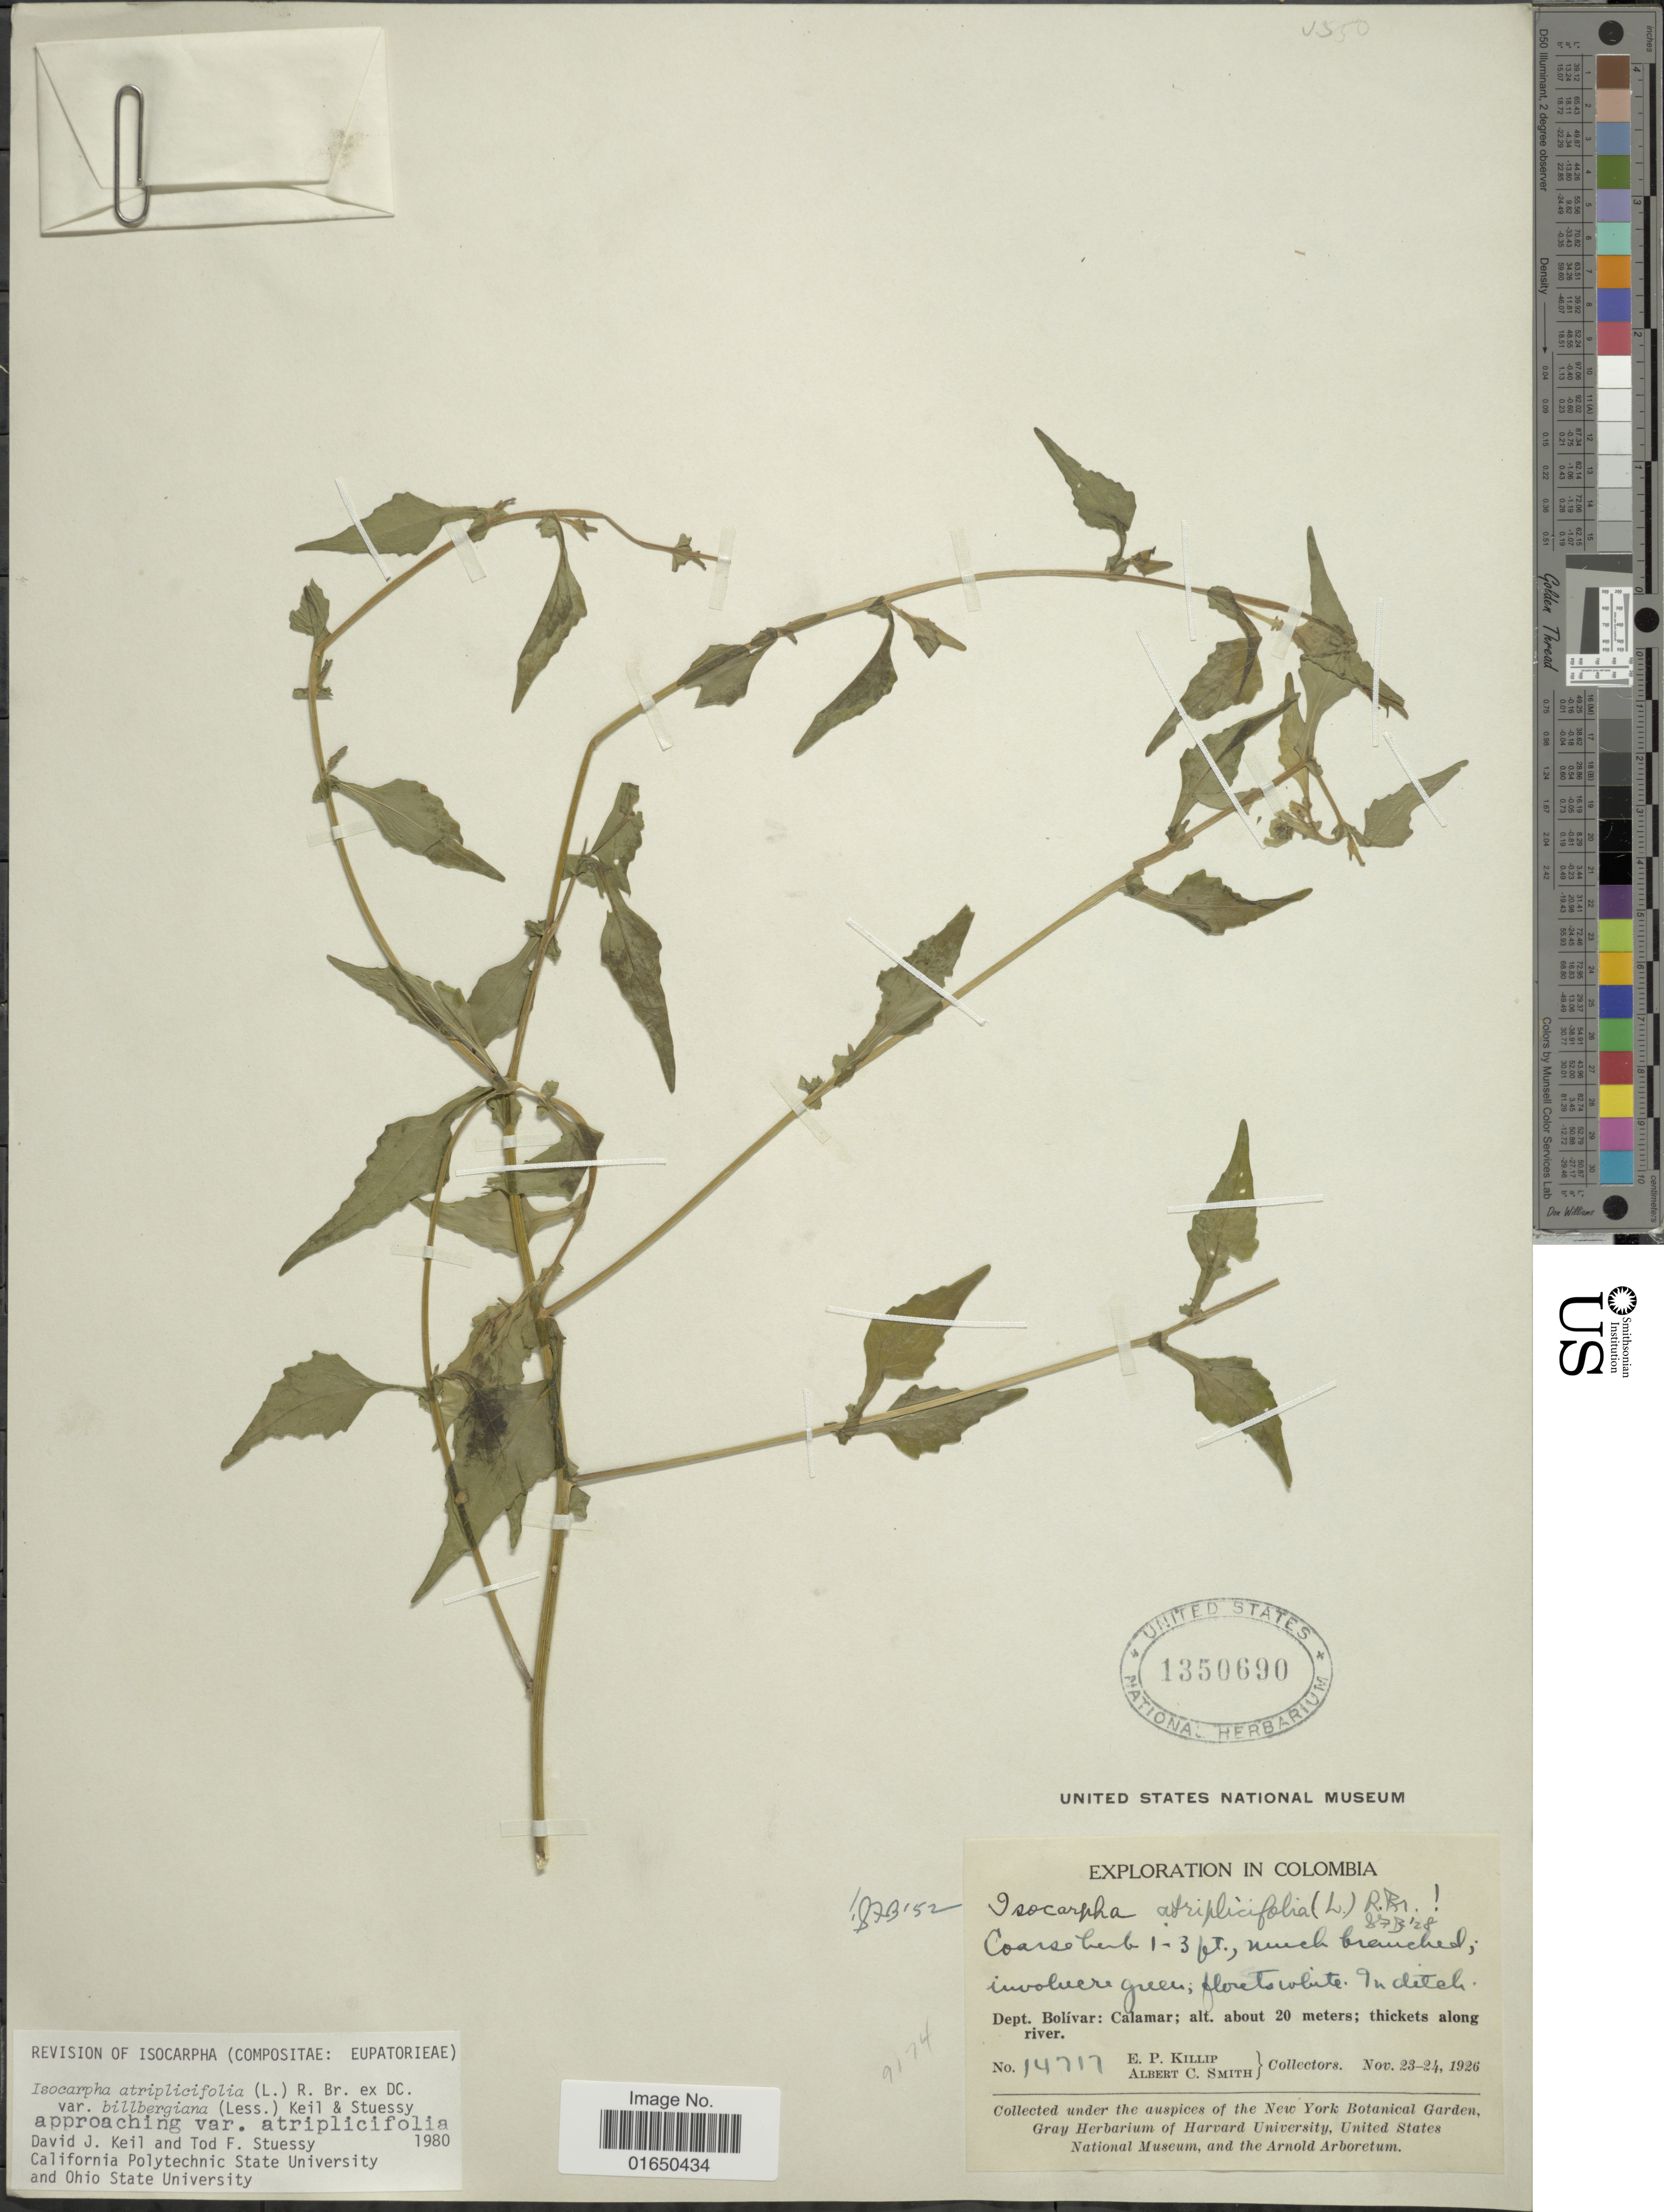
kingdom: Plantae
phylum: Tracheophyta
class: Magnoliopsida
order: Asterales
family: Asteraceae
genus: Isocarpha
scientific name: Isocarpha atriplicifolia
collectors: E. P. Killip & A. C. Smith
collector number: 14717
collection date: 1926-11-23/1926-11-24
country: Colombia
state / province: Bolívar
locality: Dept. Bolivar: Calamar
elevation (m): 20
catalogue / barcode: US 1350690